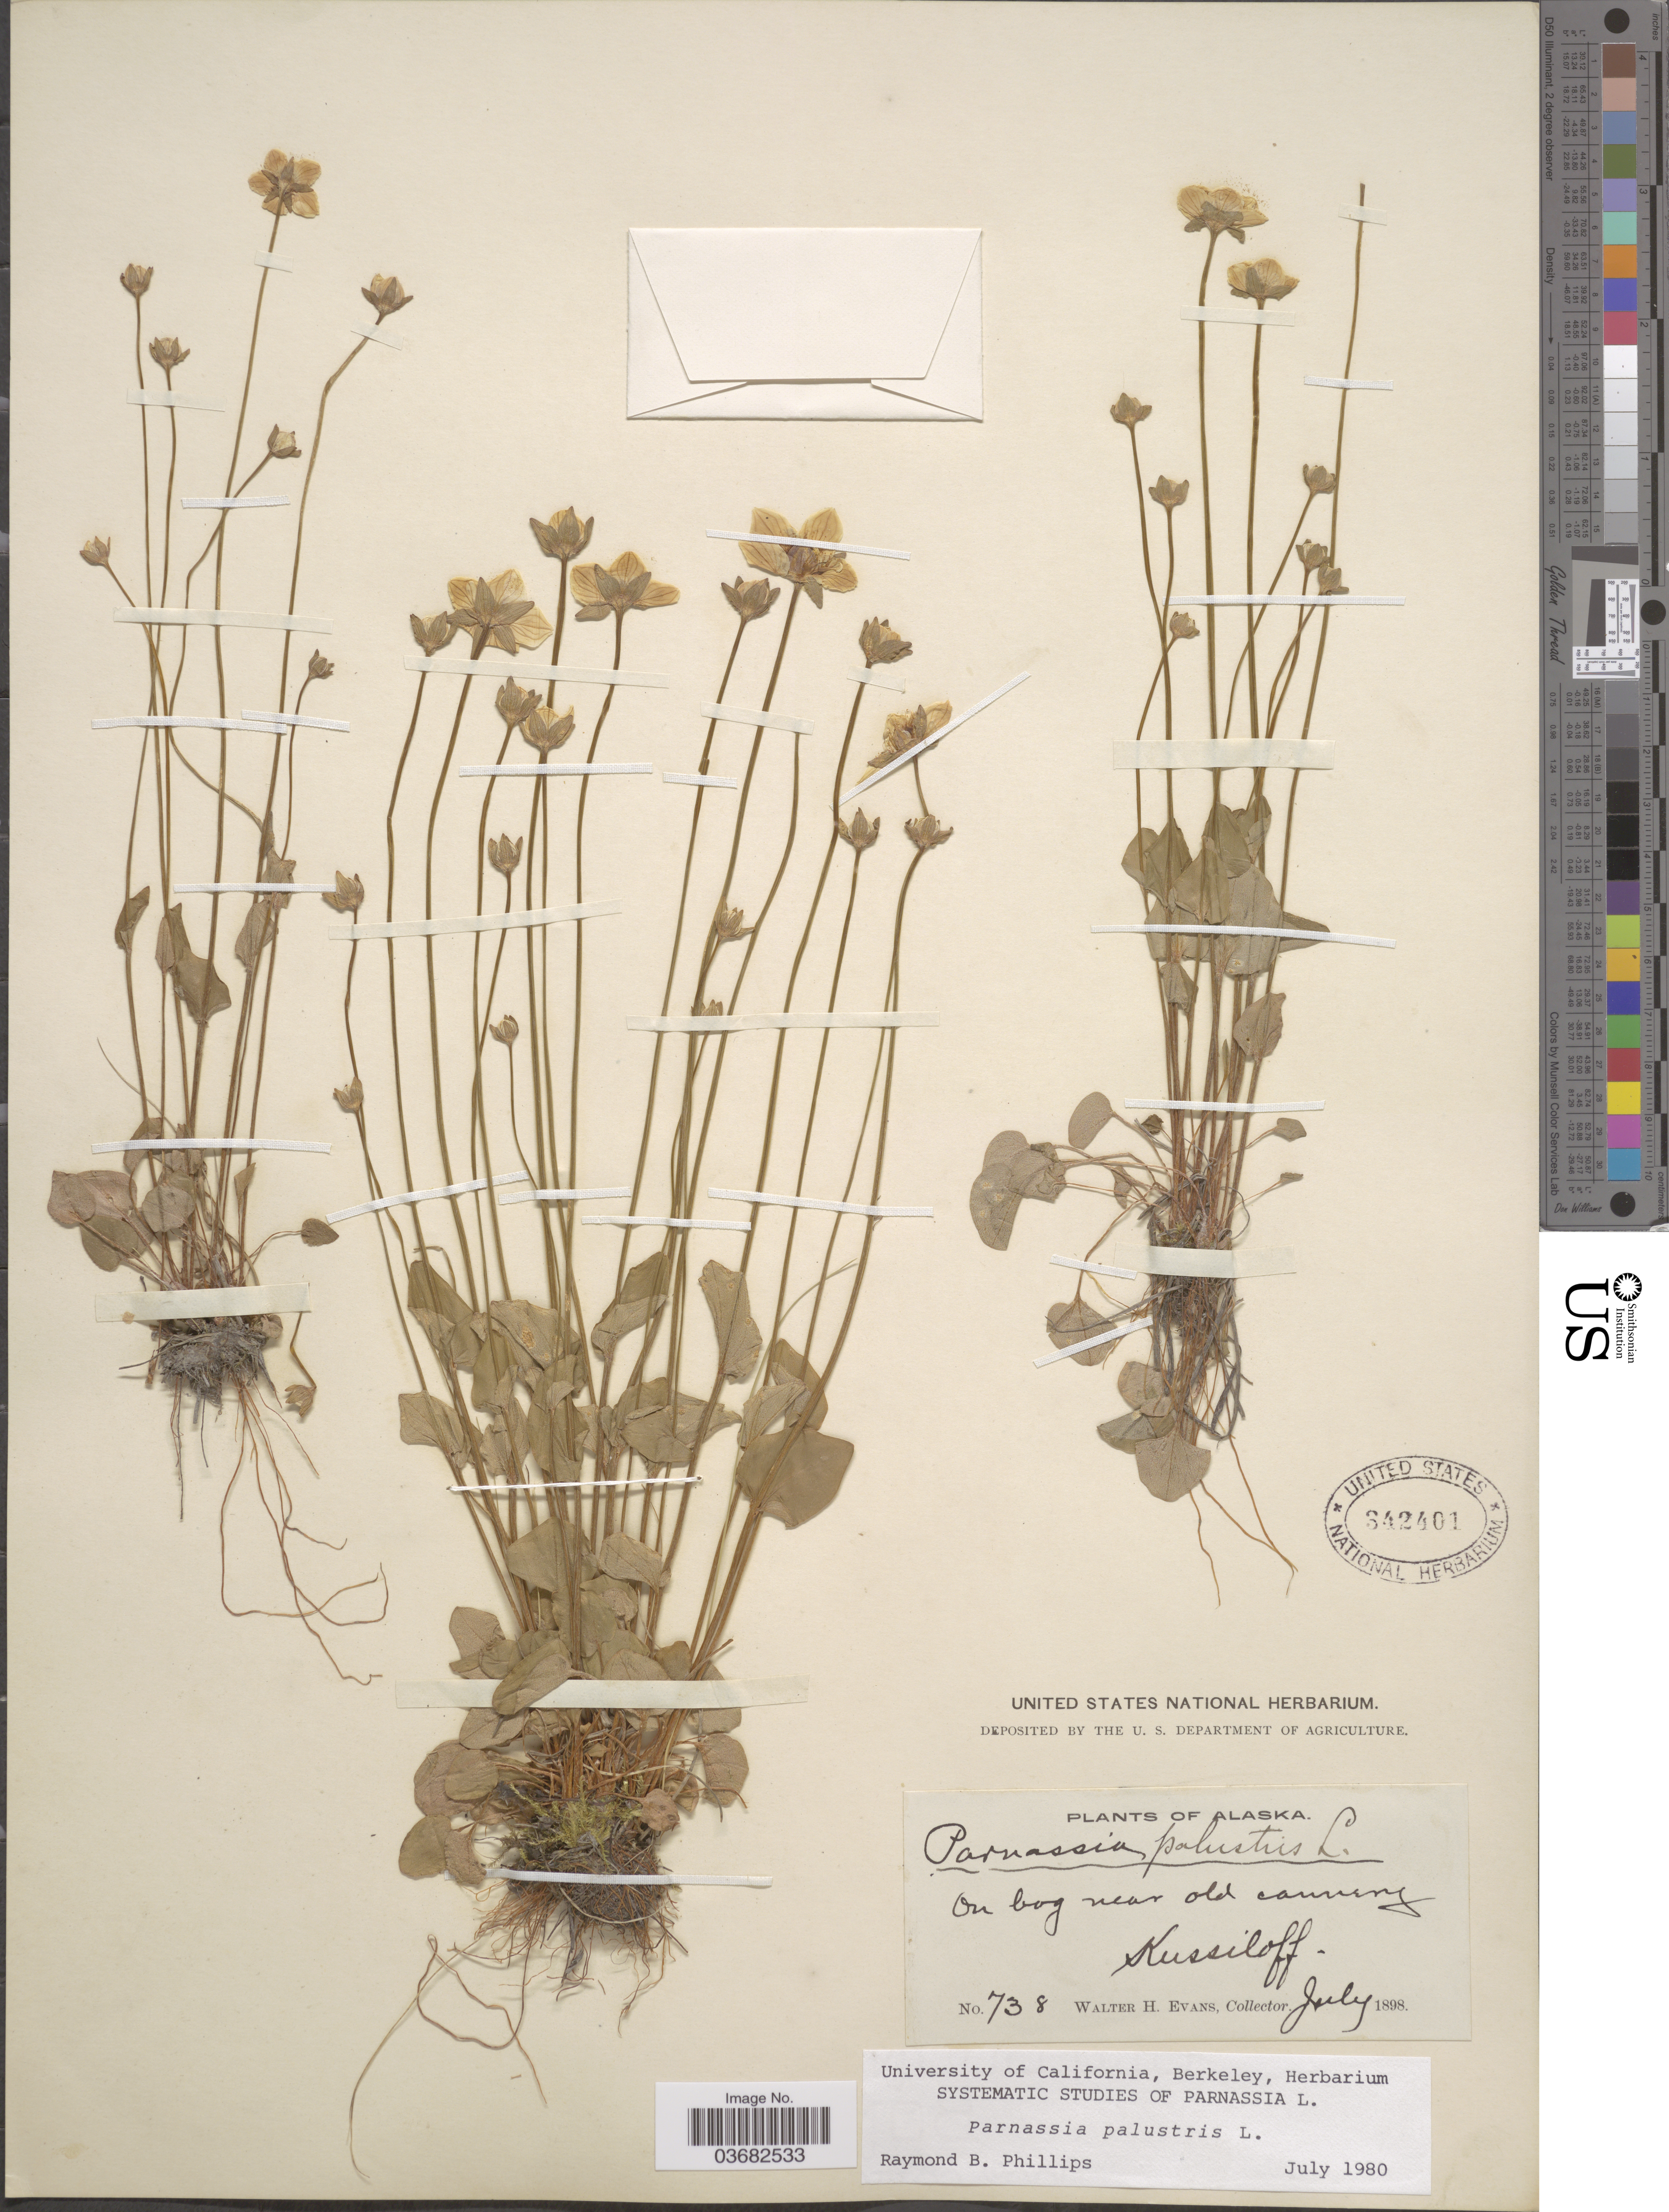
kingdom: Plantae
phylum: Tracheophyta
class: Magnoliopsida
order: Celastrales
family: Parnassiaceae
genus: Parnassia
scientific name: Parnassia palustris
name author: L.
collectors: W. H. Evans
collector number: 738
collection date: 1898-07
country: United States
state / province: Alaska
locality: On bog near old cannery. Kussiloff.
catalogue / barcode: US 342401